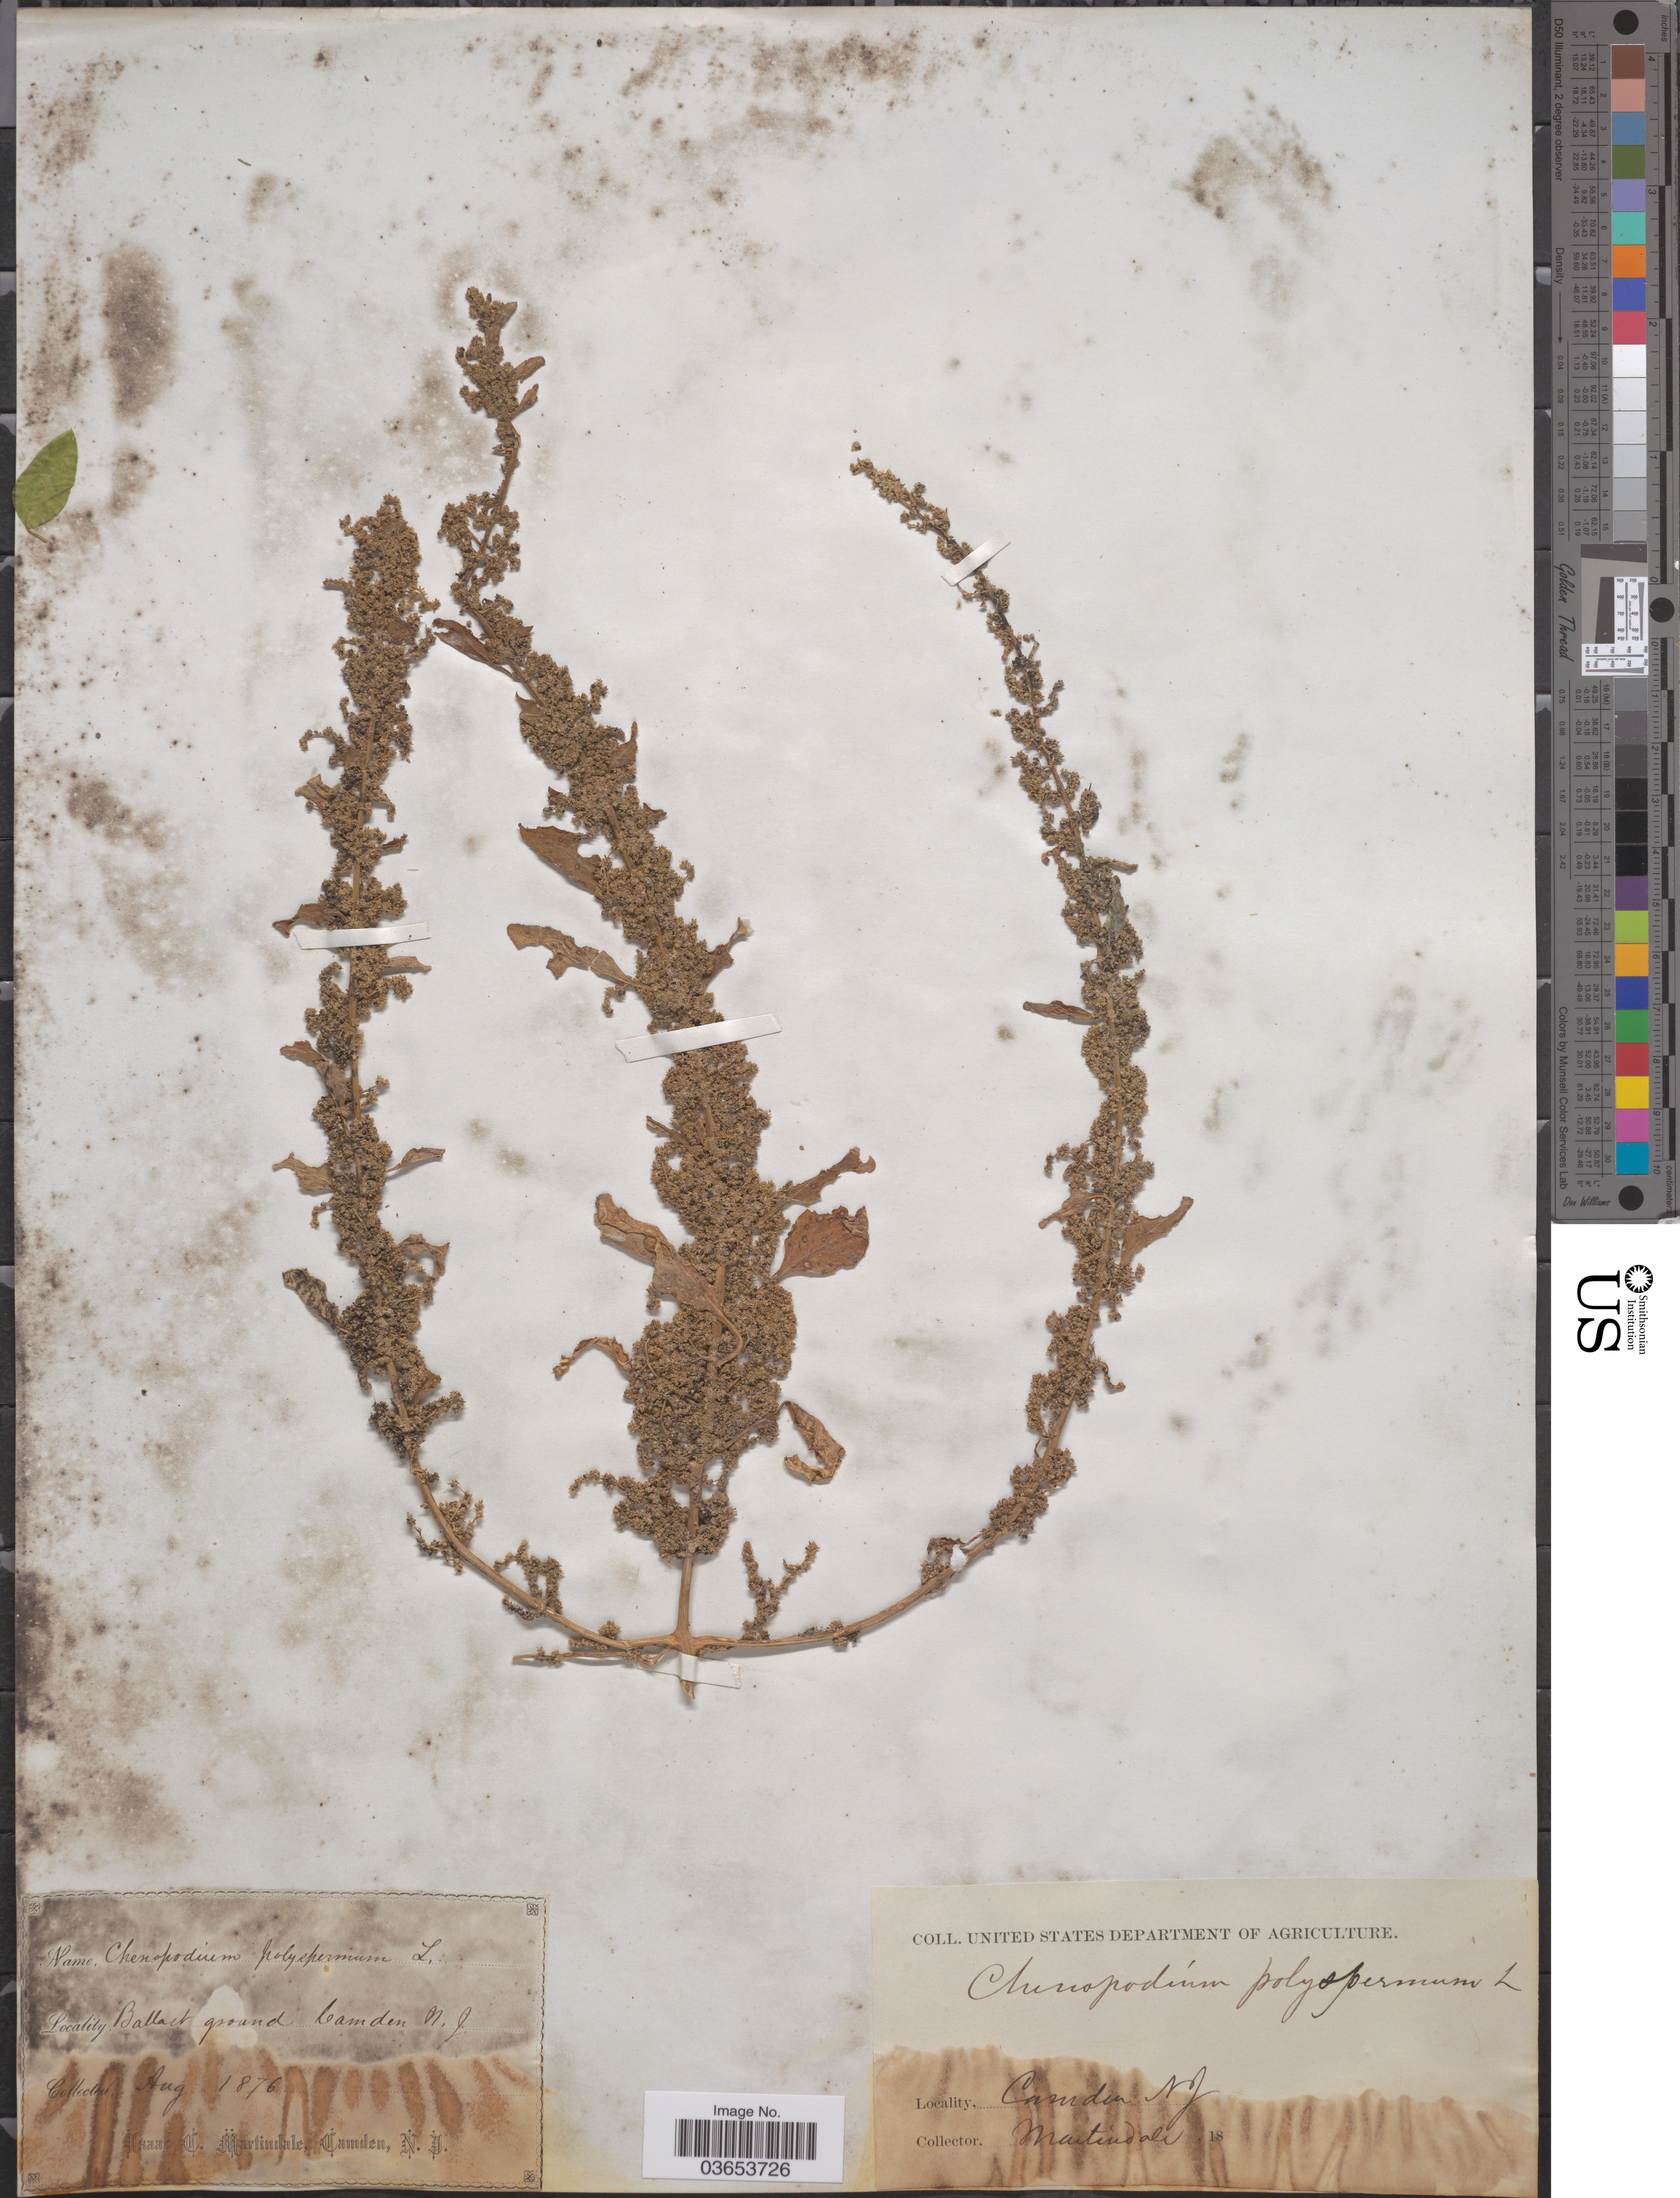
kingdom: Plantae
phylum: Tracheophyta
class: Magnoliopsida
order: Caryophyllales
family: Amaranthaceae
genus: Lipandra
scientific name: Lipandra polysperma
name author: (L.) S. Fuentes et al.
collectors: I. C. Martindale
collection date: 1876-08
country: United States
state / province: New Jersey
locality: Ballast ground Camden.